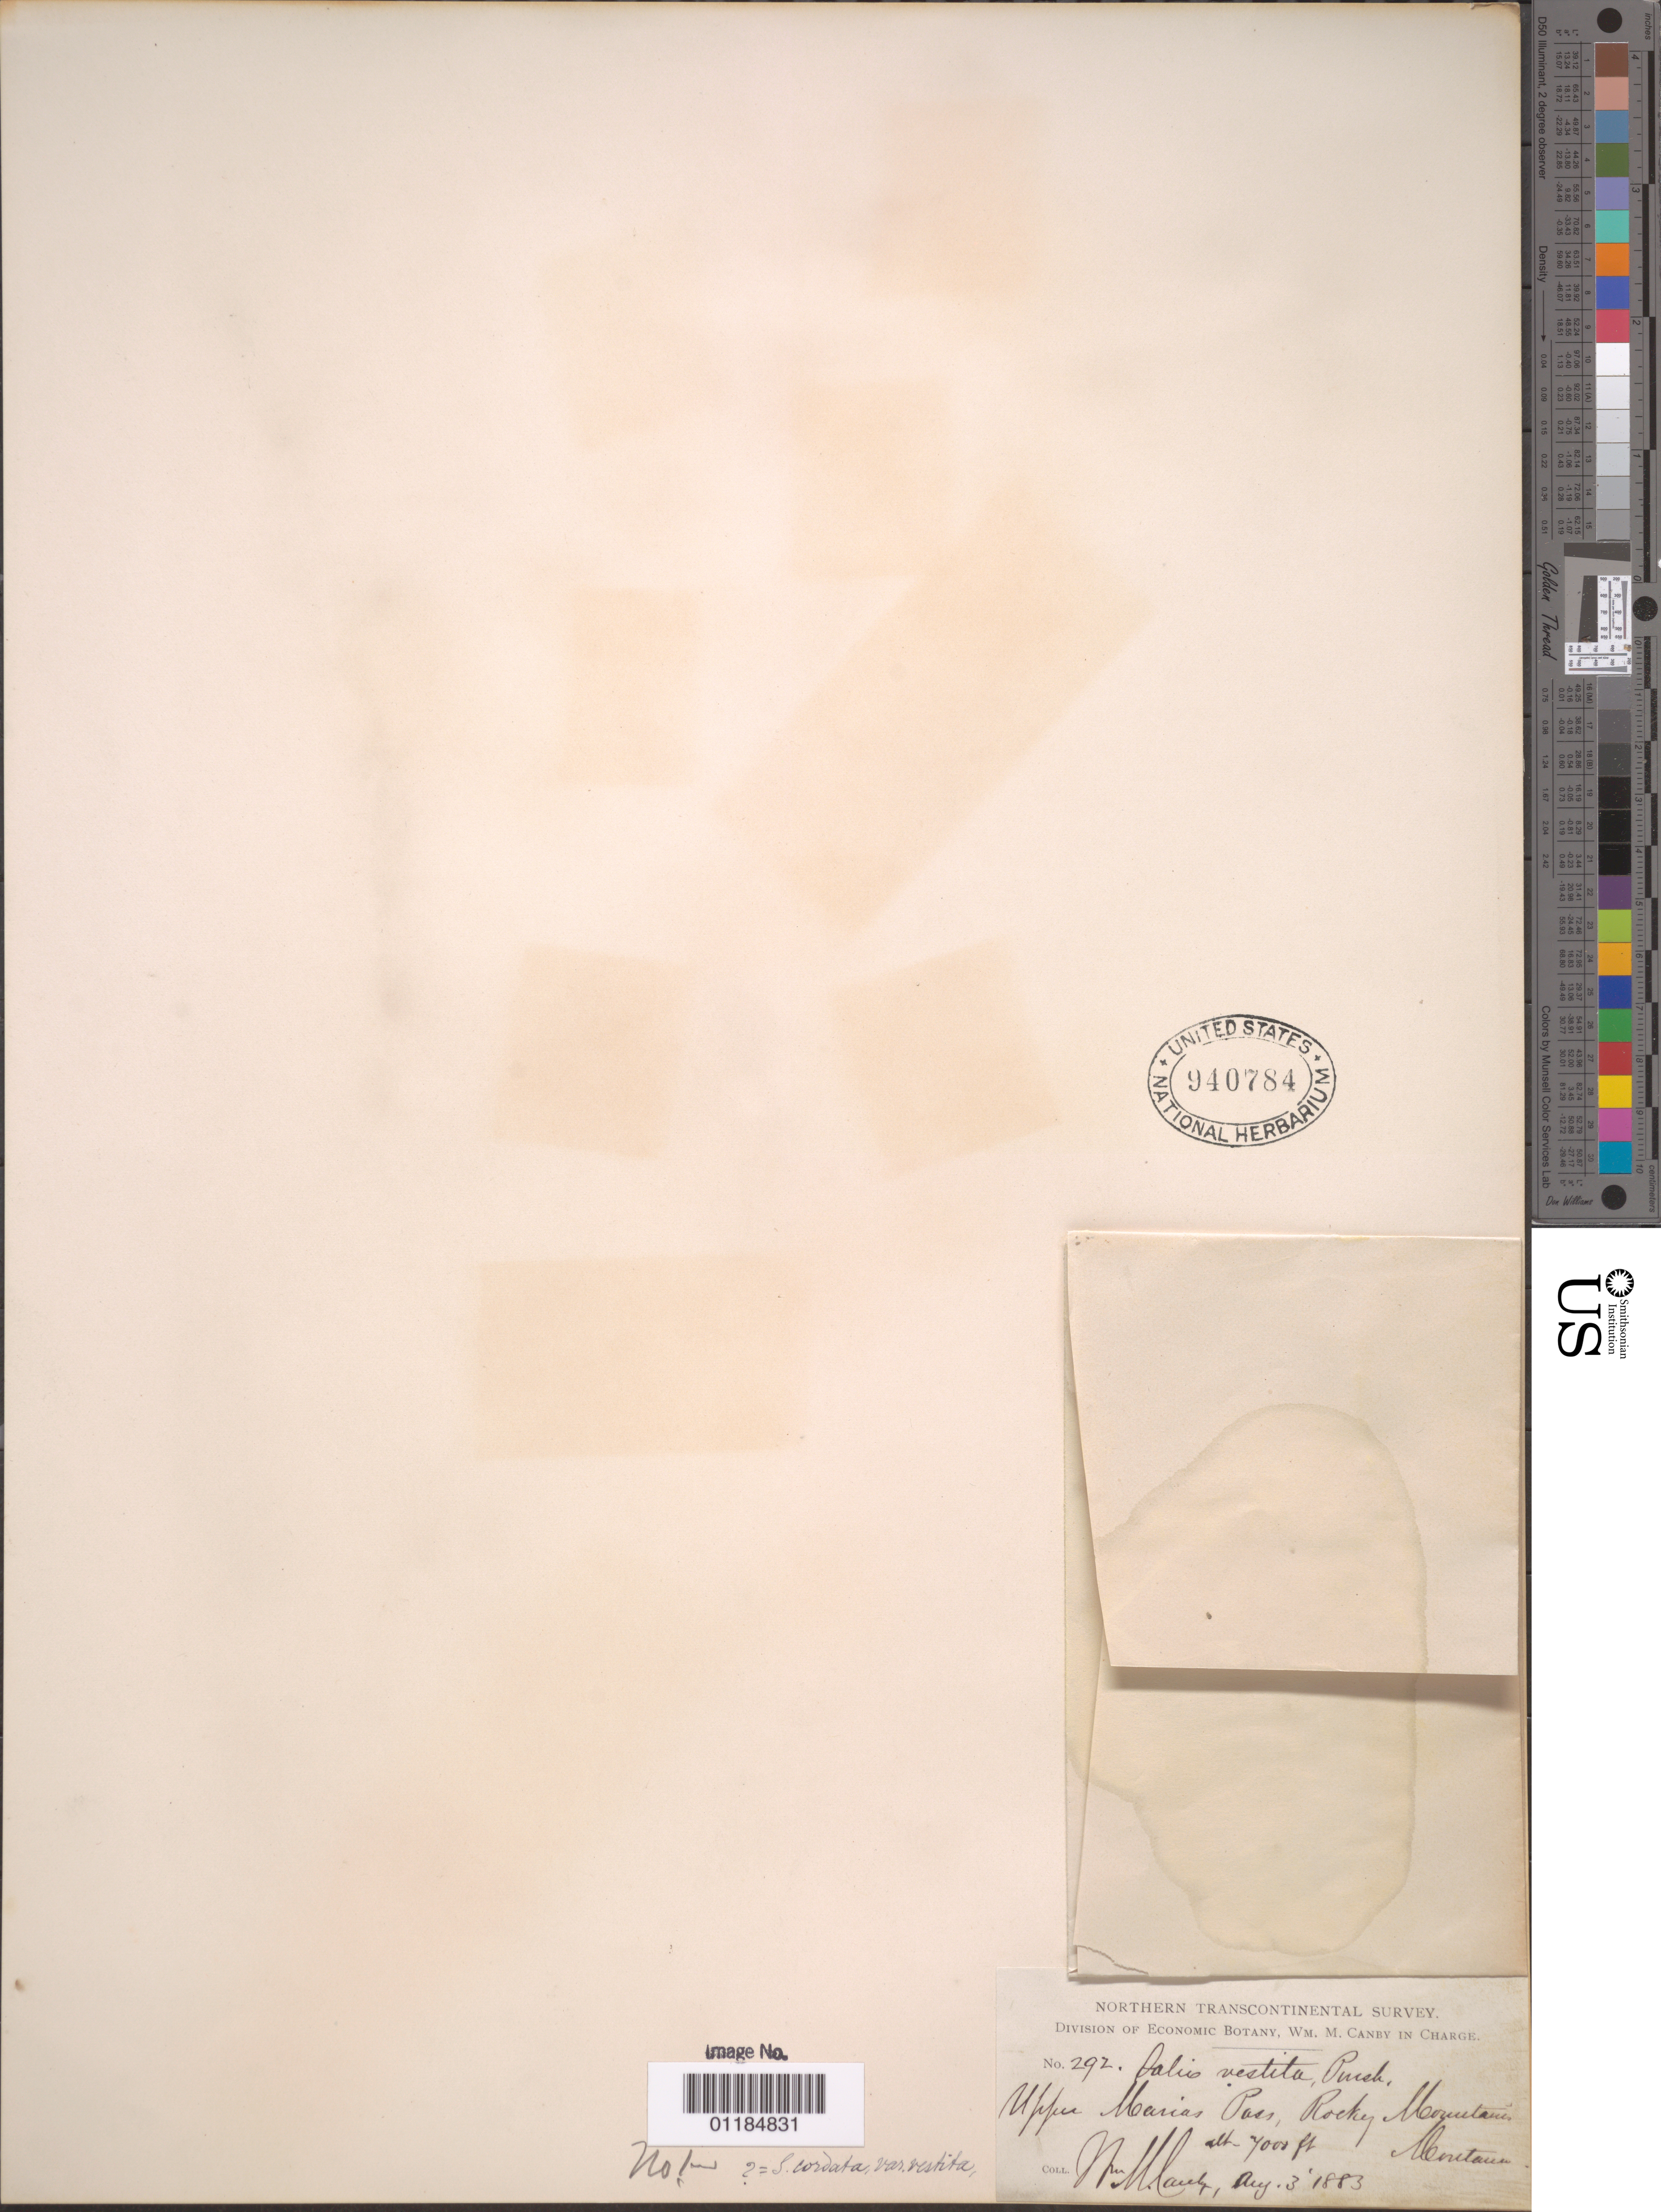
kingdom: Plantae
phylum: Tracheophyta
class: Magnoliopsida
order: Malpighiales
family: Salicaceae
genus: Salix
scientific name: Salix vestita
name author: Pursh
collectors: W. M. Canby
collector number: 292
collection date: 1883-08-03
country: United States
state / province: Montana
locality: Upper Marias Pass, Rocky Mts.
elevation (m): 2225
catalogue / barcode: US 940784